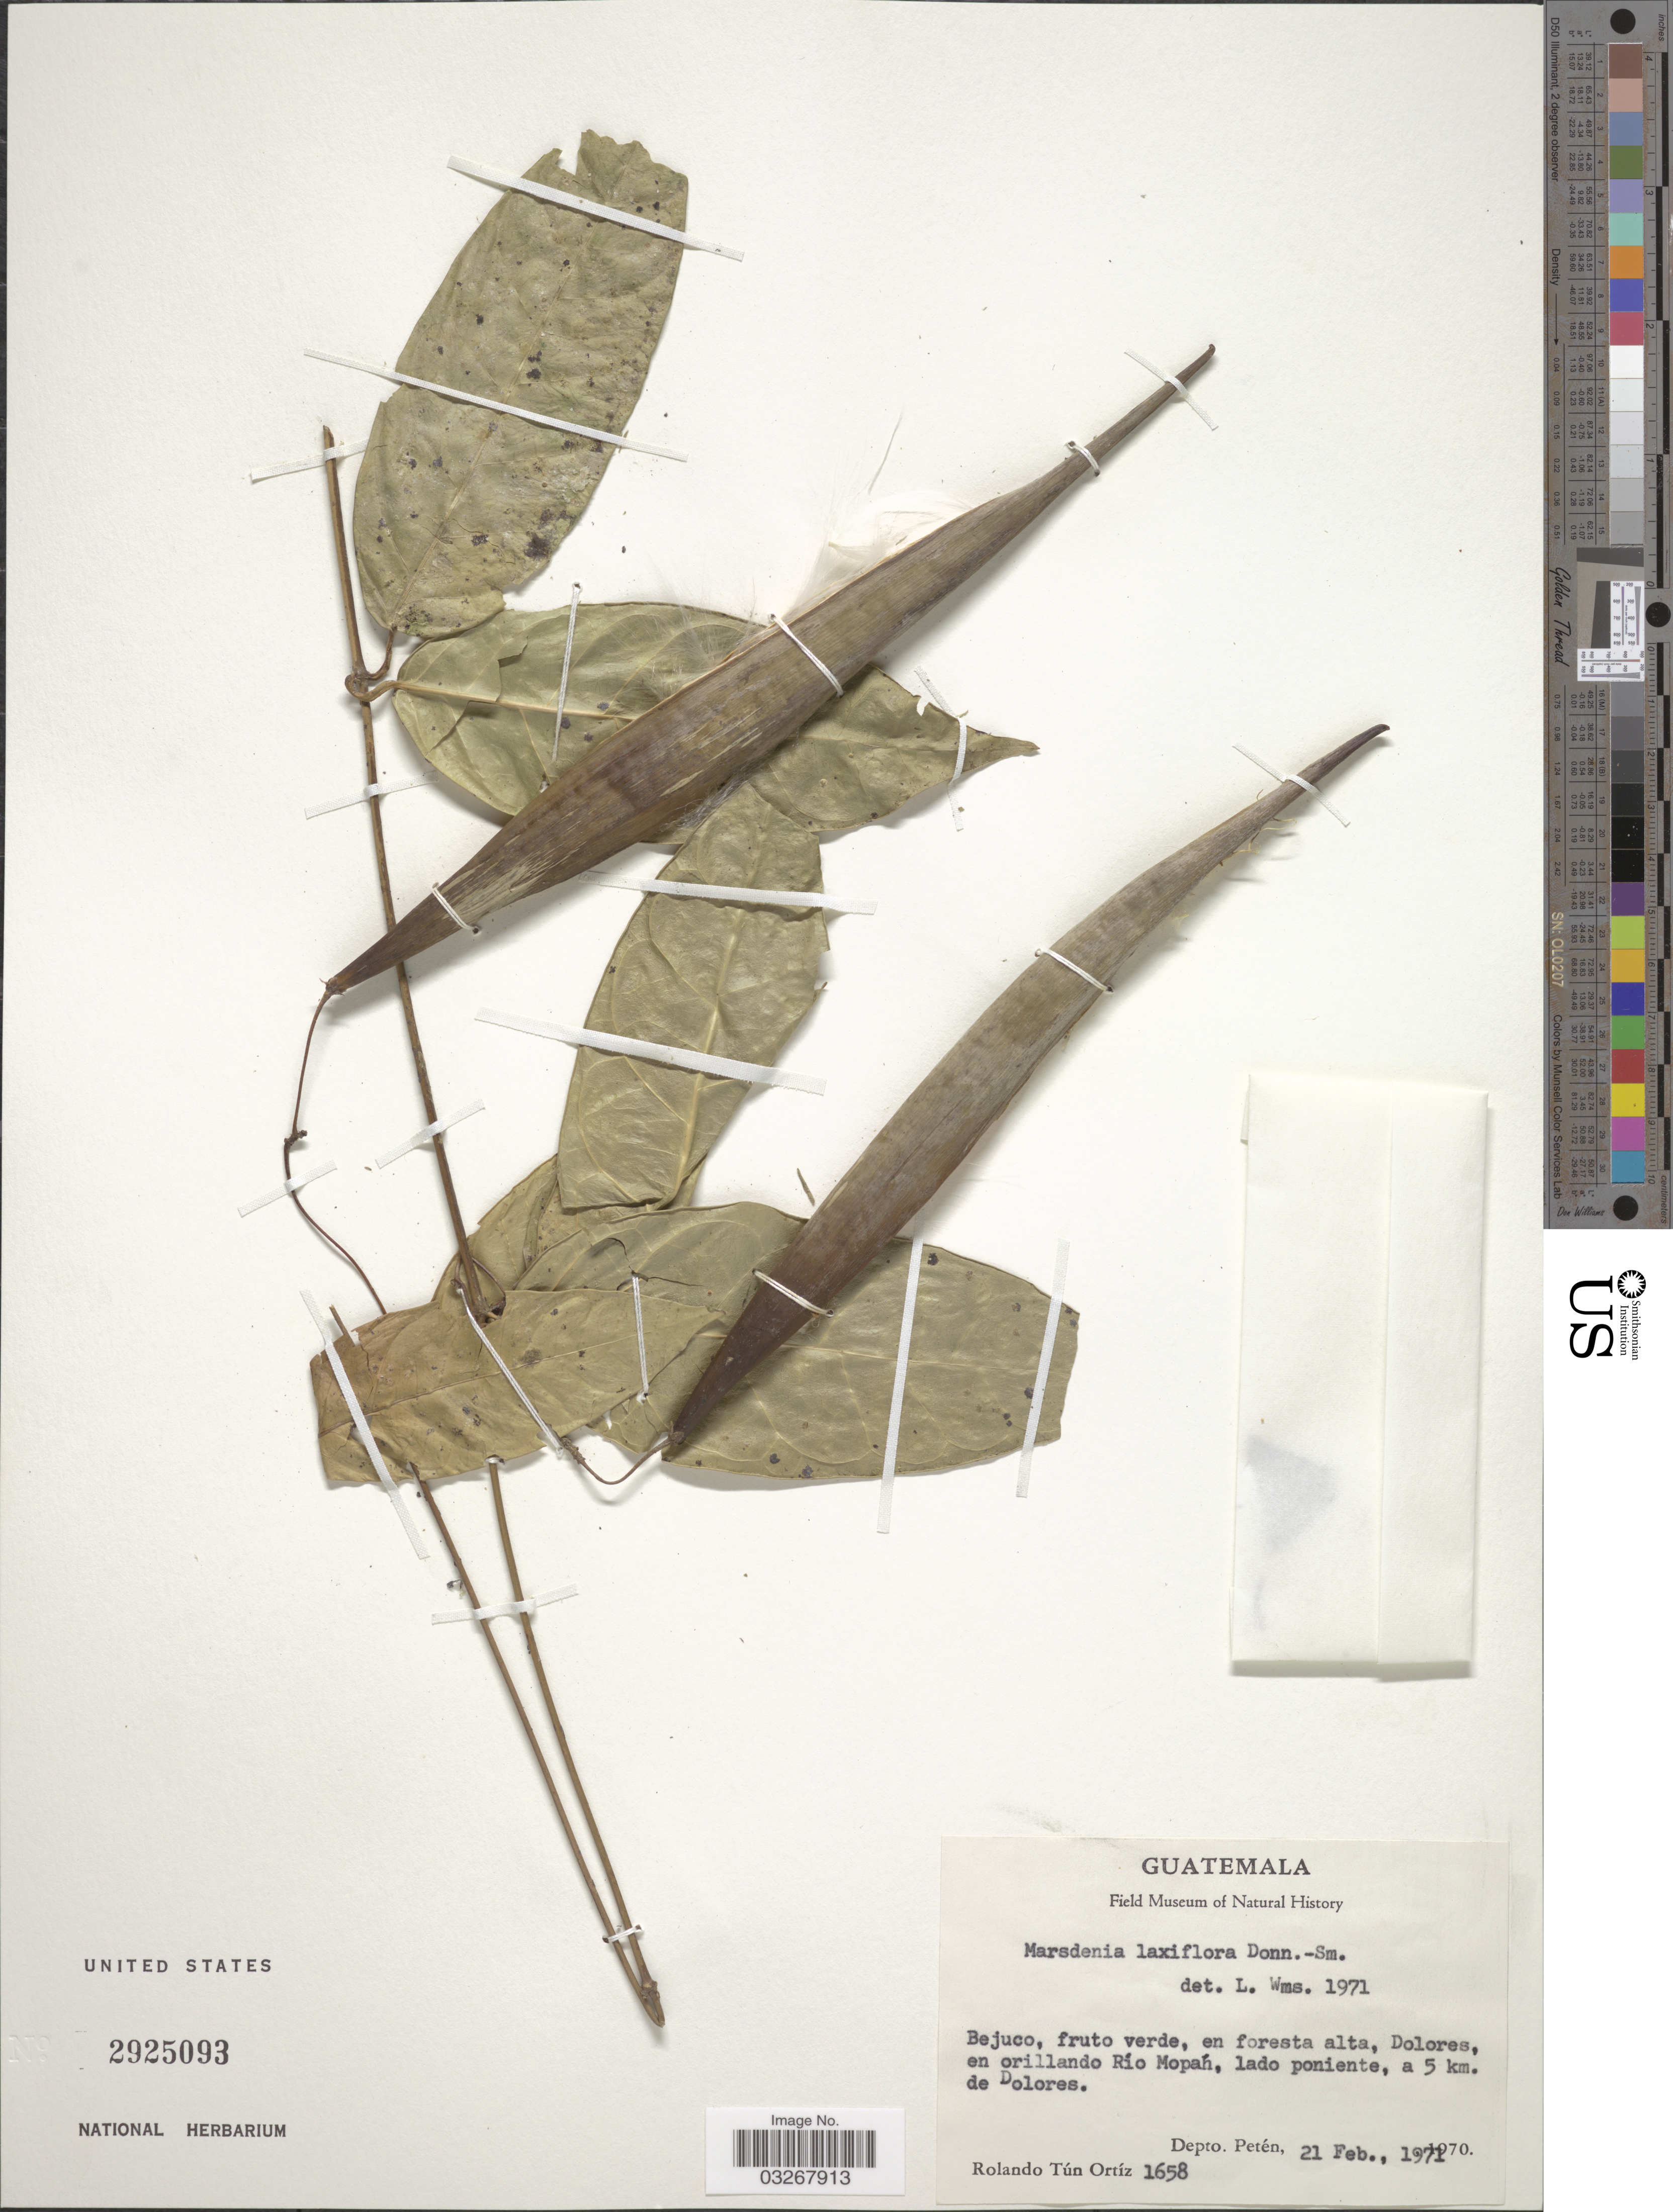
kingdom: Plantae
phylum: Tracheophyta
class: Magnoliopsida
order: Gentianales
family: Apocynaceae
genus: Marsdenia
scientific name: Marsdenia laxiflora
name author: Donn. Sm.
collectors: R. Tún Ortíz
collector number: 1658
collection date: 1971-02-21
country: Guatemala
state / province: El Petén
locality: Dolores, en orillando Río Mopán, lado poniente, a 5 km. de Dolores. Depto. Petén.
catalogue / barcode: US 2925093